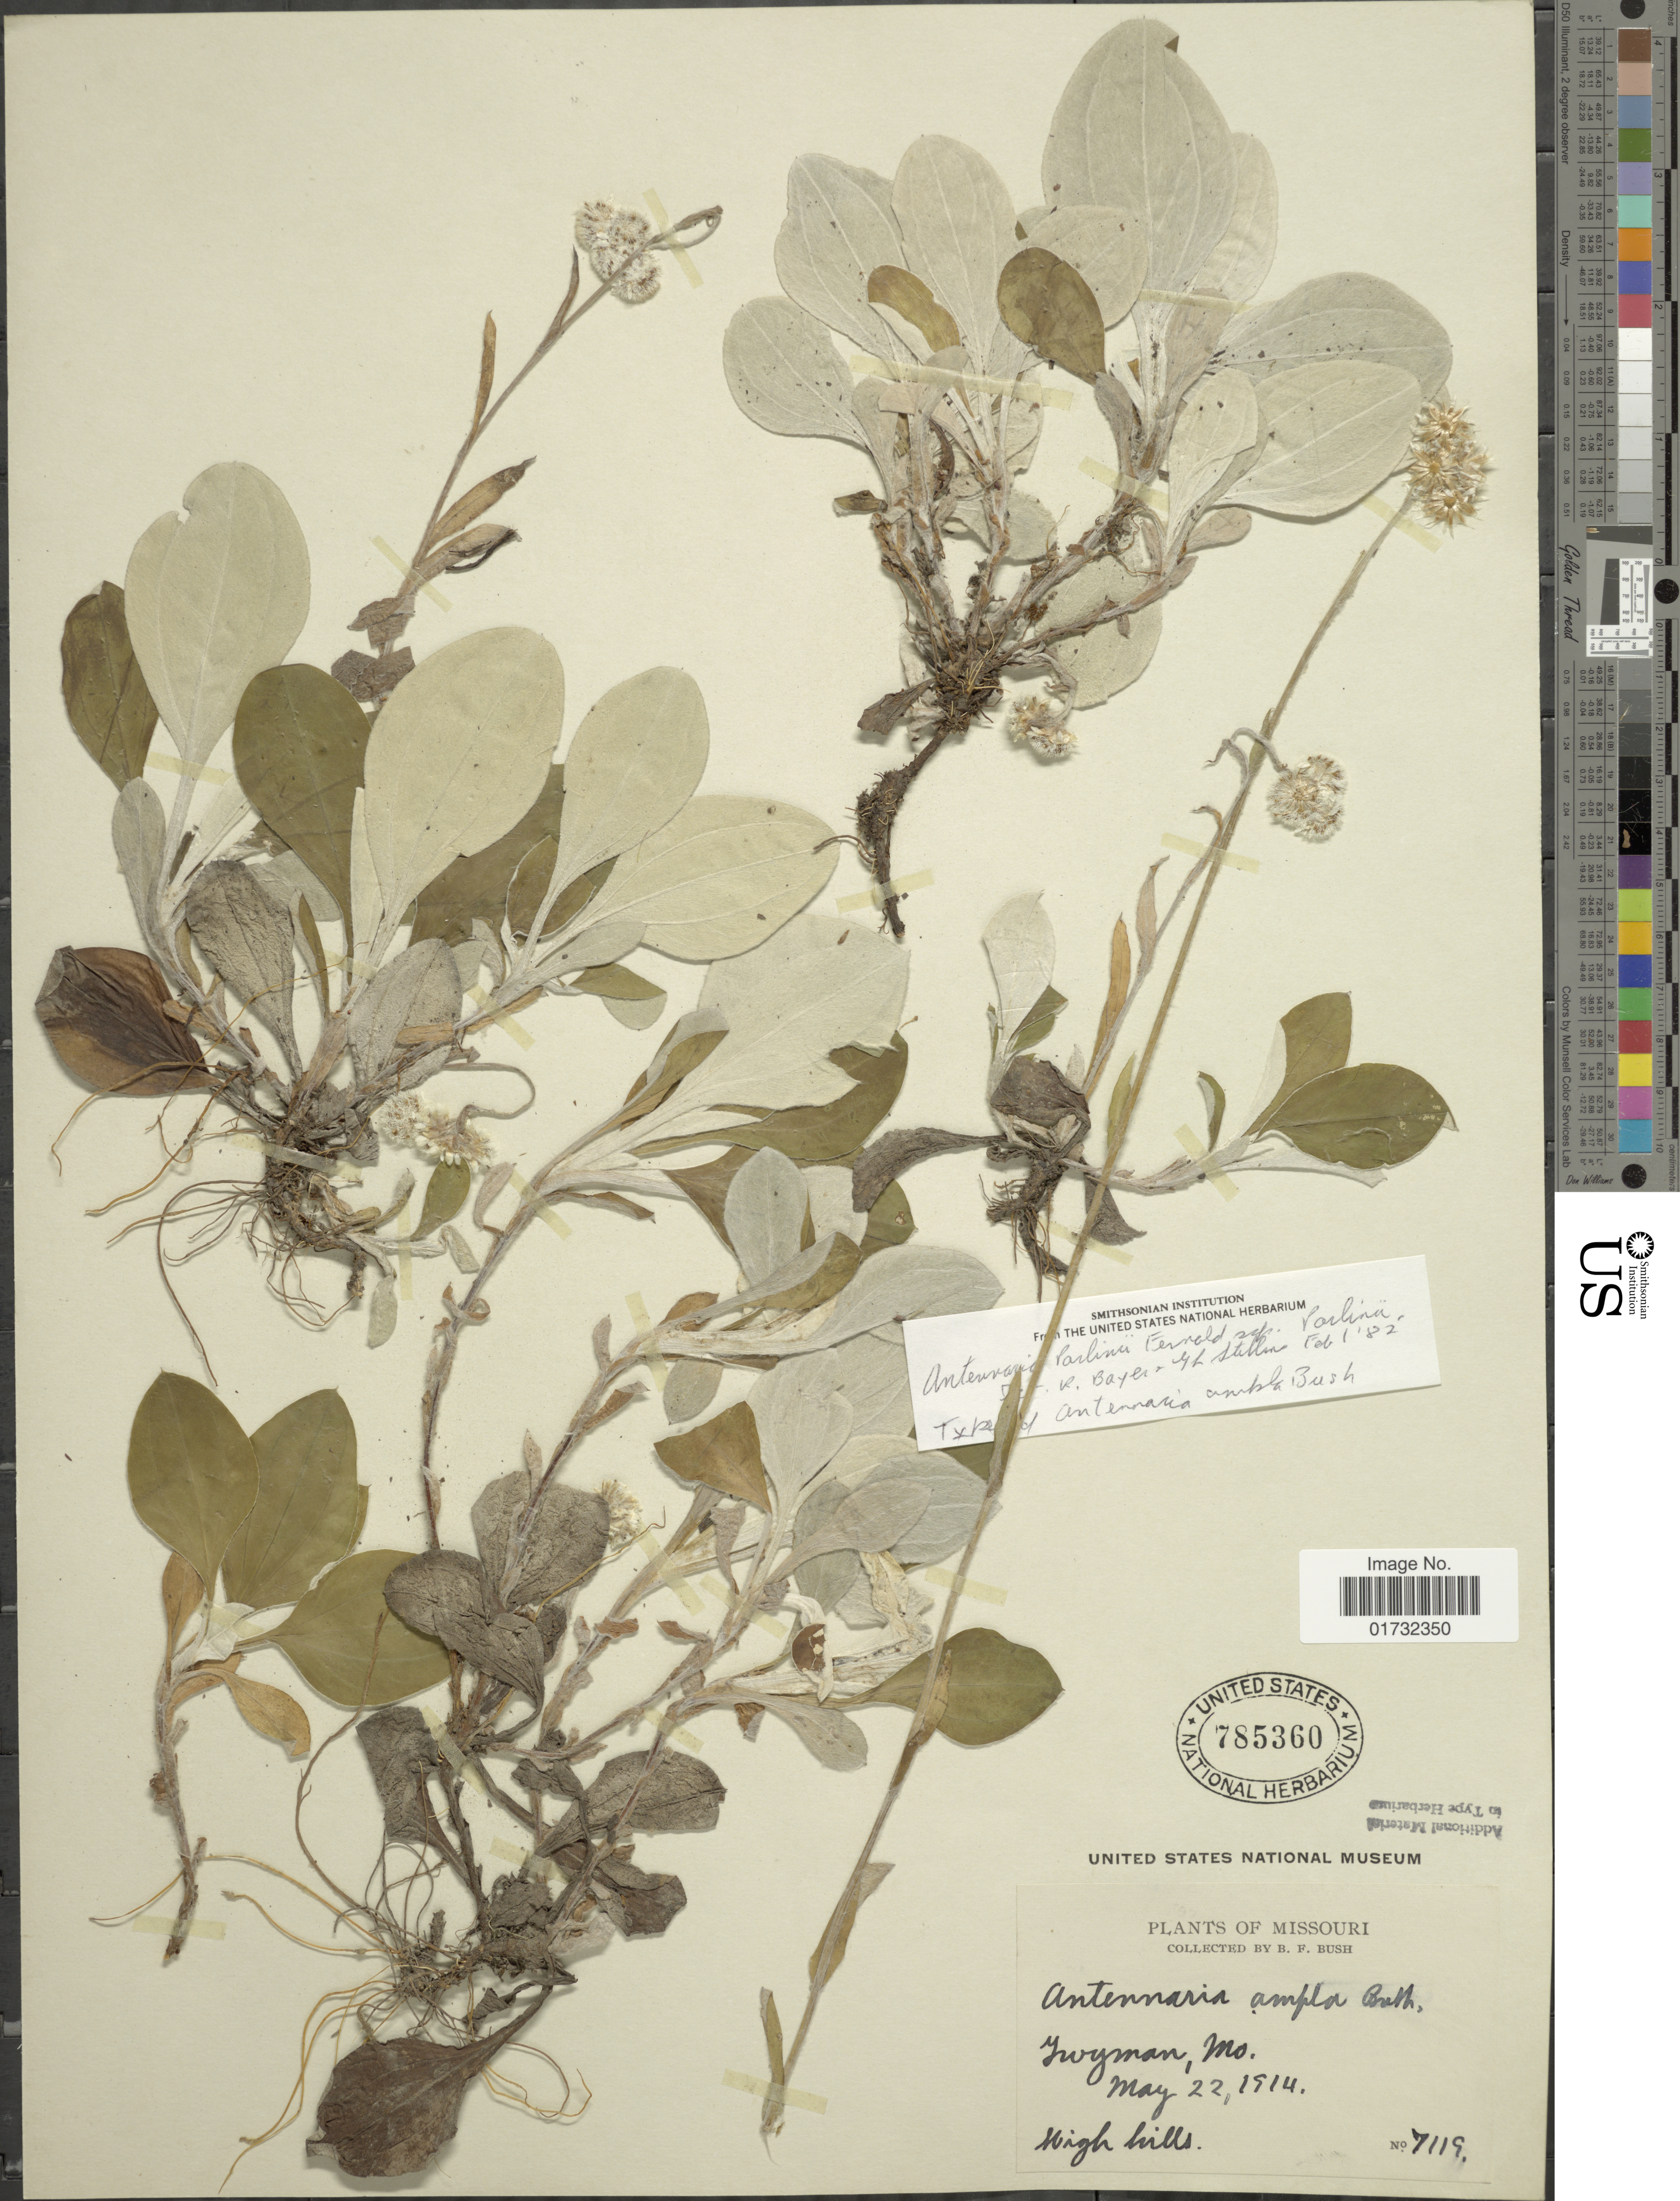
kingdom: Plantae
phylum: Tracheophyta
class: Magnoliopsida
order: Asterales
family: Asteraceae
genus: Antennaria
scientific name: Antennaria parlinii subsp. parlinii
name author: Fernald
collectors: B. F. Bush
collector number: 7119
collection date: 1914-05-22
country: United States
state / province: Missouri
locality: Twyman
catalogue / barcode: US 785360